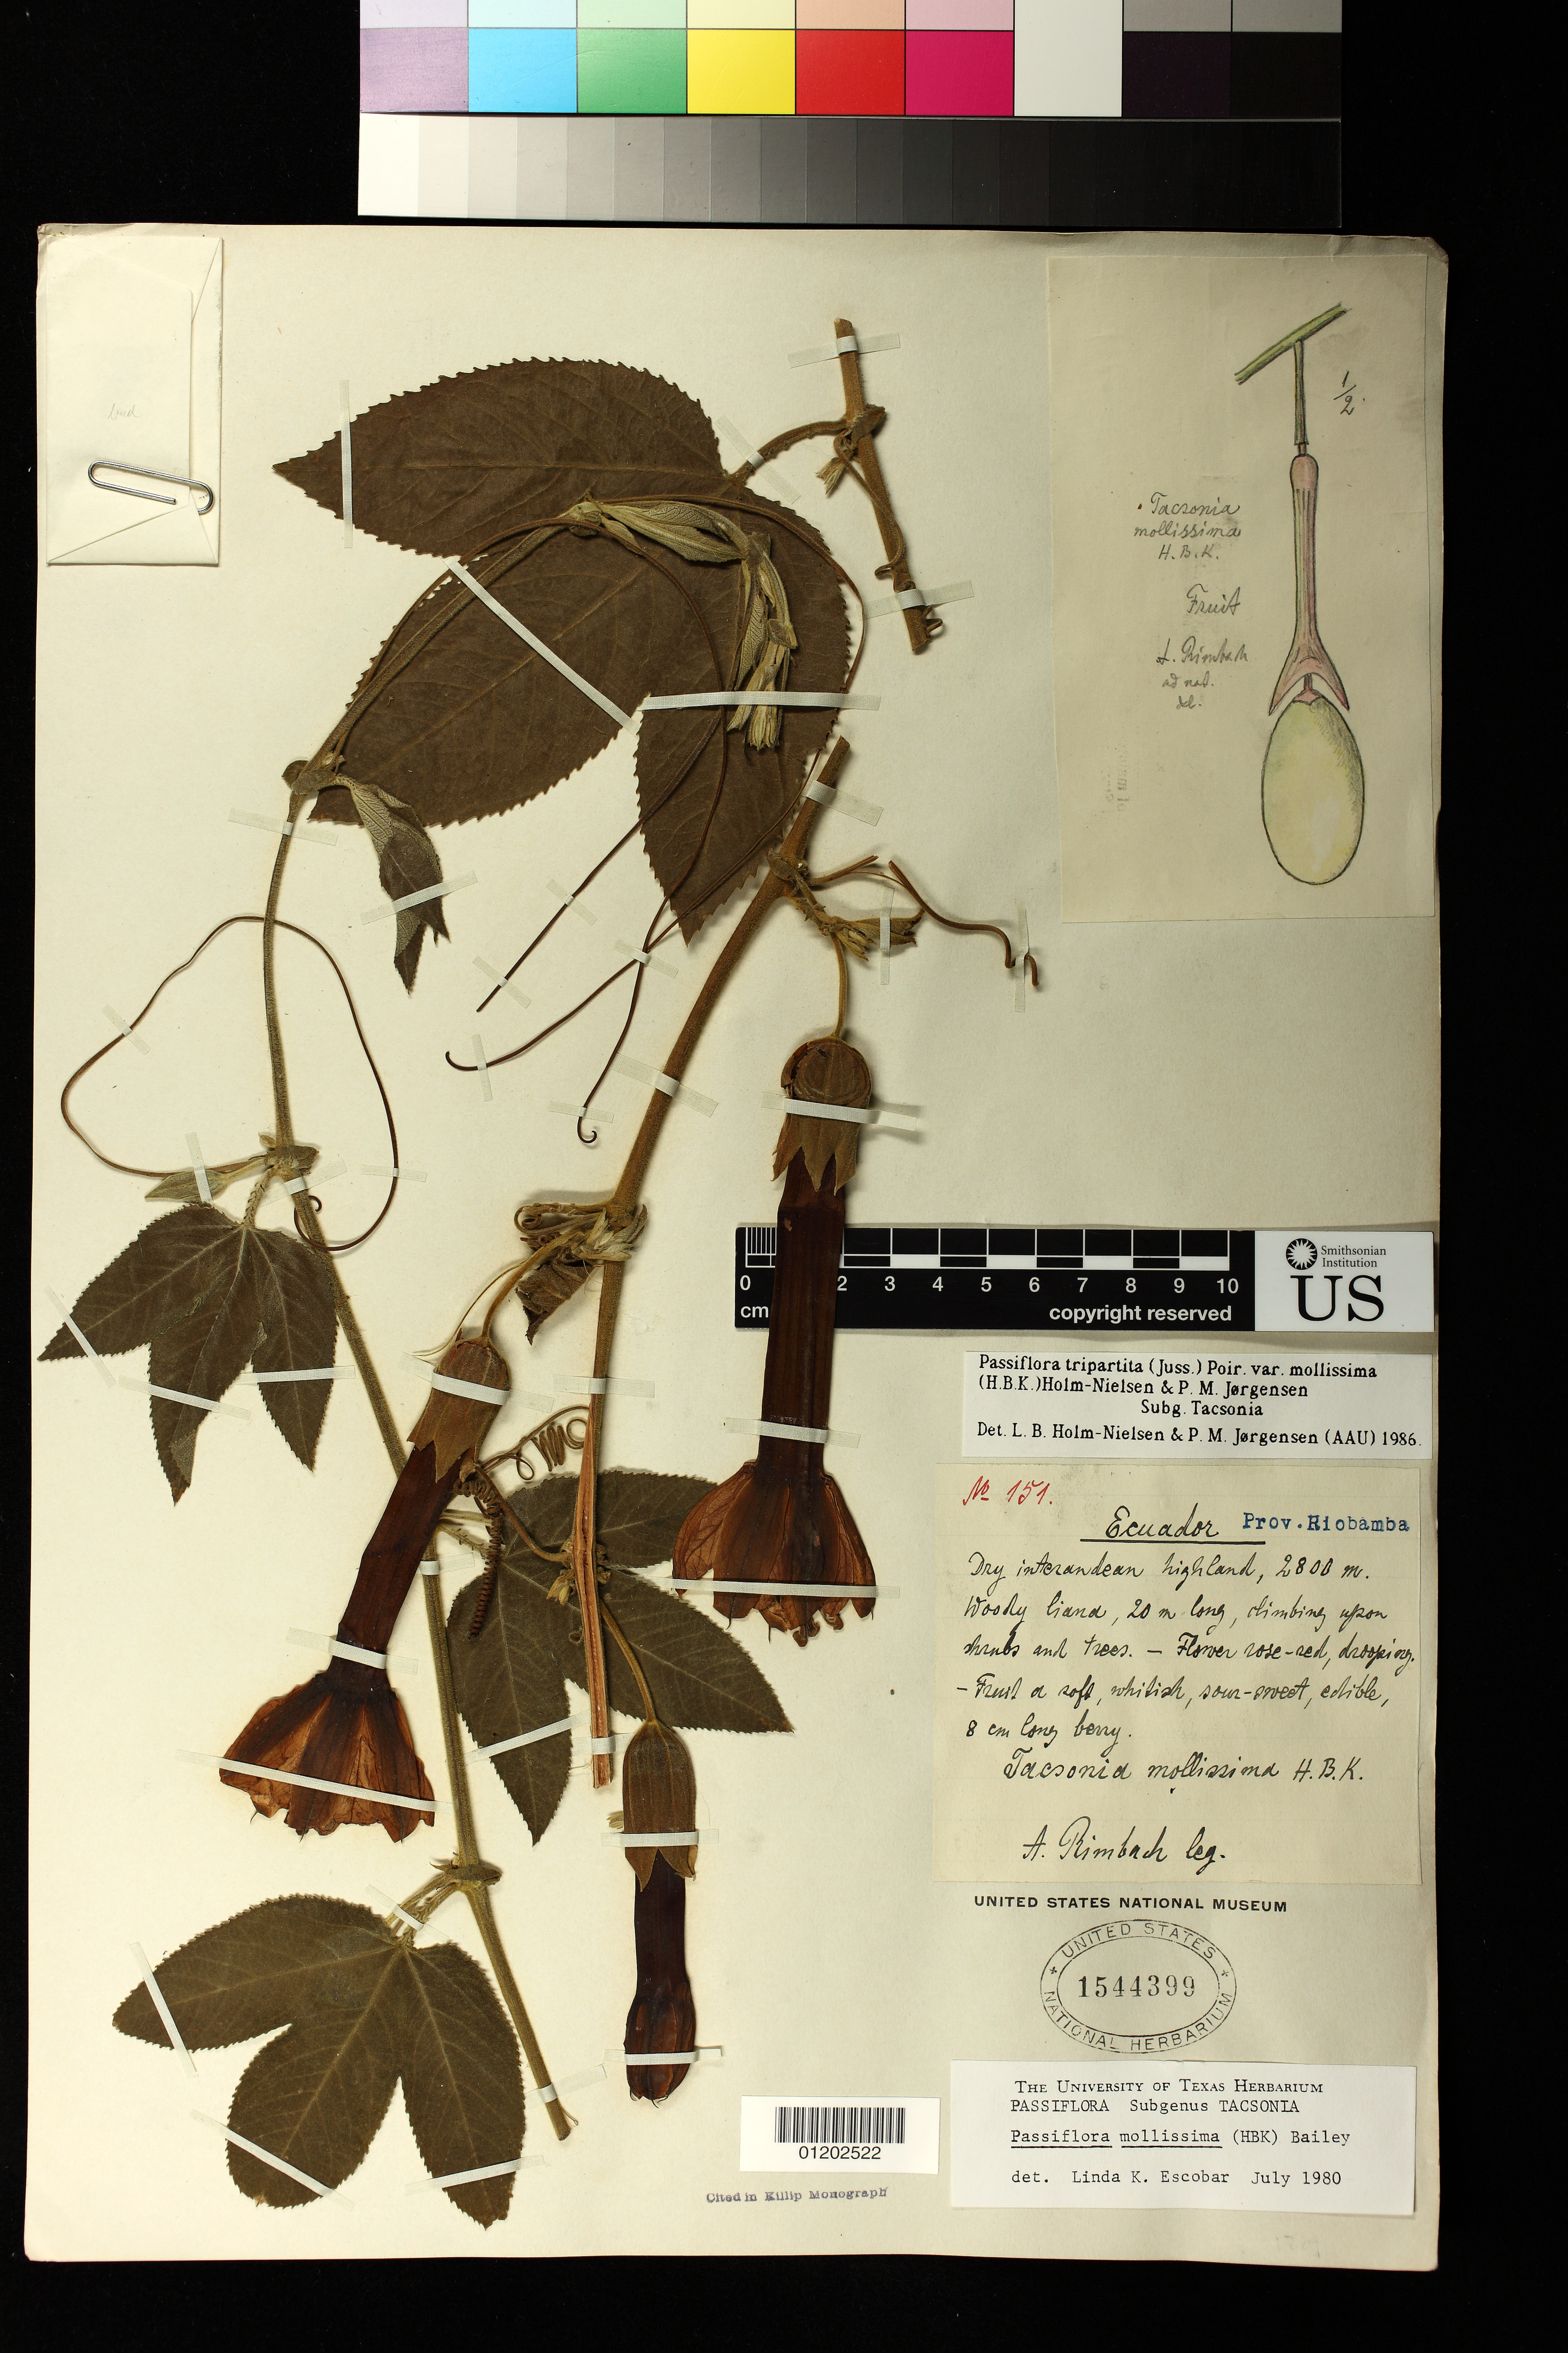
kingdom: Plantae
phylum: Tracheophyta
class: Magnoliopsida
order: Malpighiales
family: Passifloraceae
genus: Passiflora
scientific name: Passiflora mollissima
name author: (Kunth) L.H. Bailey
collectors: A. Rimbach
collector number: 151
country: Ecuador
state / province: Chimborazo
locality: Riobamba, Dry interandean highland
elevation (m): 2800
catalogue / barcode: US 1544399